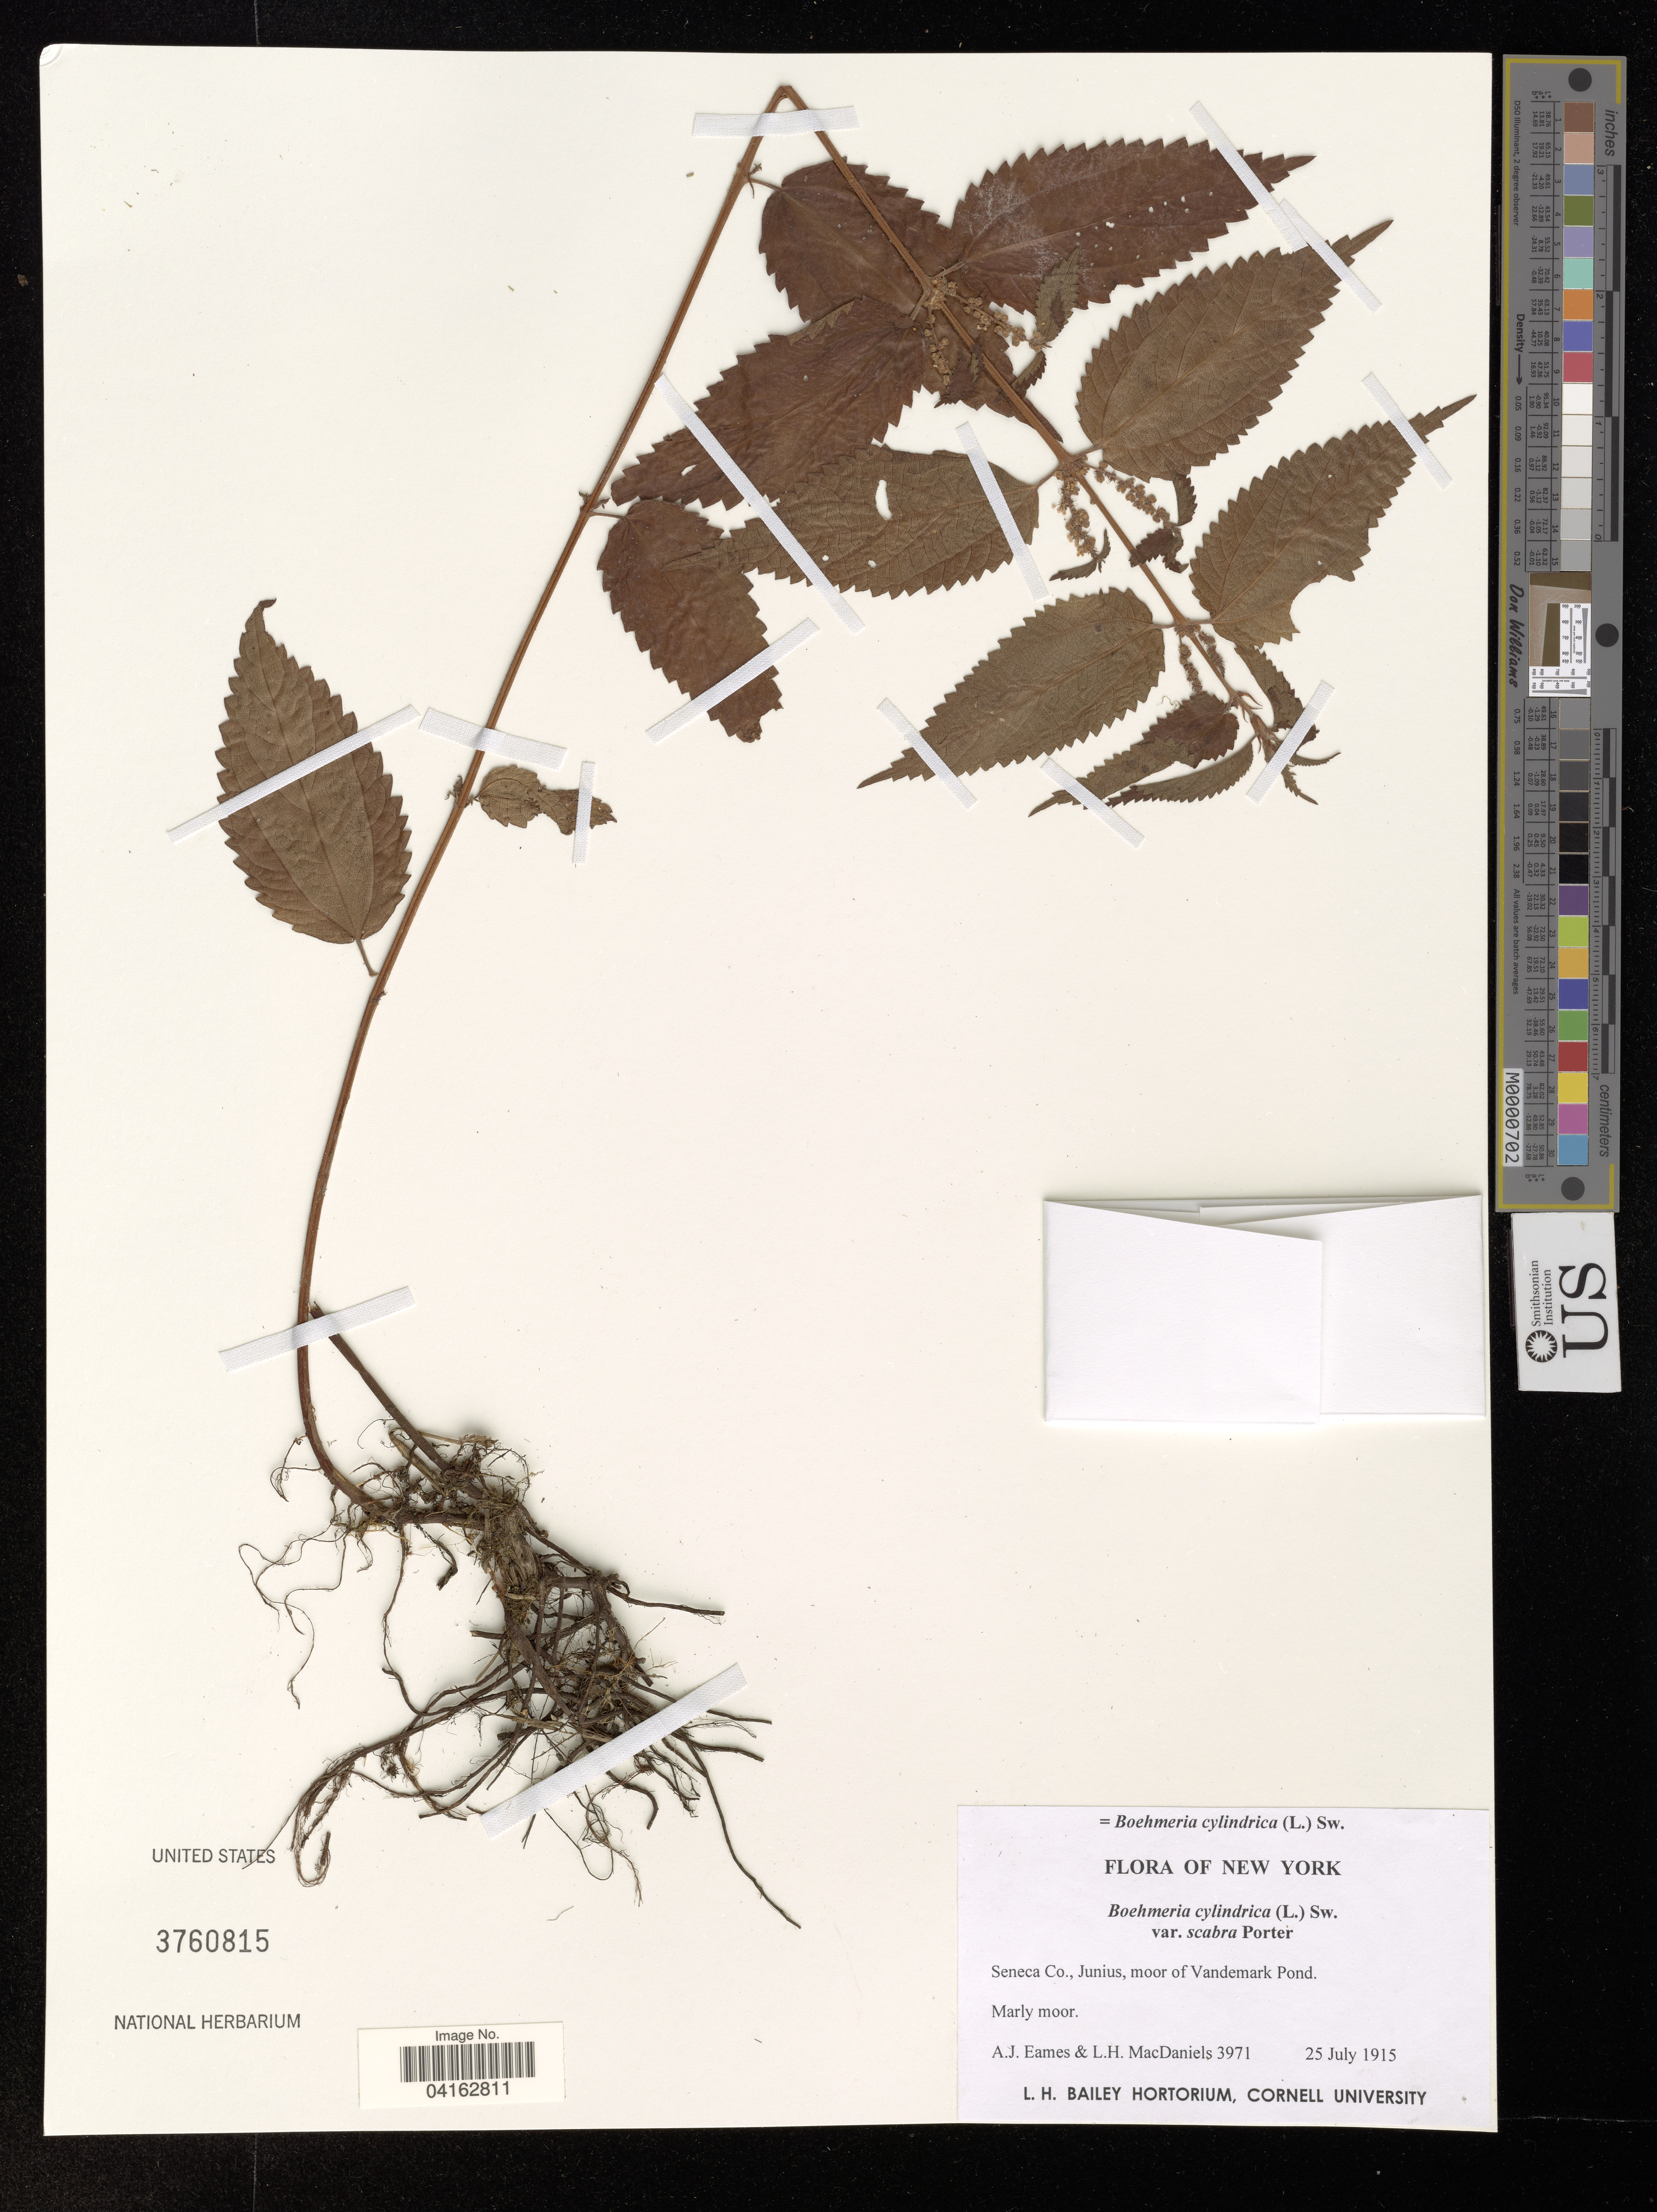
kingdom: Plantae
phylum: Tracheophyta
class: Magnoliopsida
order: Rosales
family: Urticaceae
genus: Boehmeria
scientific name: Boehmeria cylindrica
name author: (L.) Sw.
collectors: A. J. Eames & L. MacDaniels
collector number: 3971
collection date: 1915-07-25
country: United States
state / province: New York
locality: Seneca Co., moor of Vandemark Pond. Marly moor.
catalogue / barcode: US 3760815